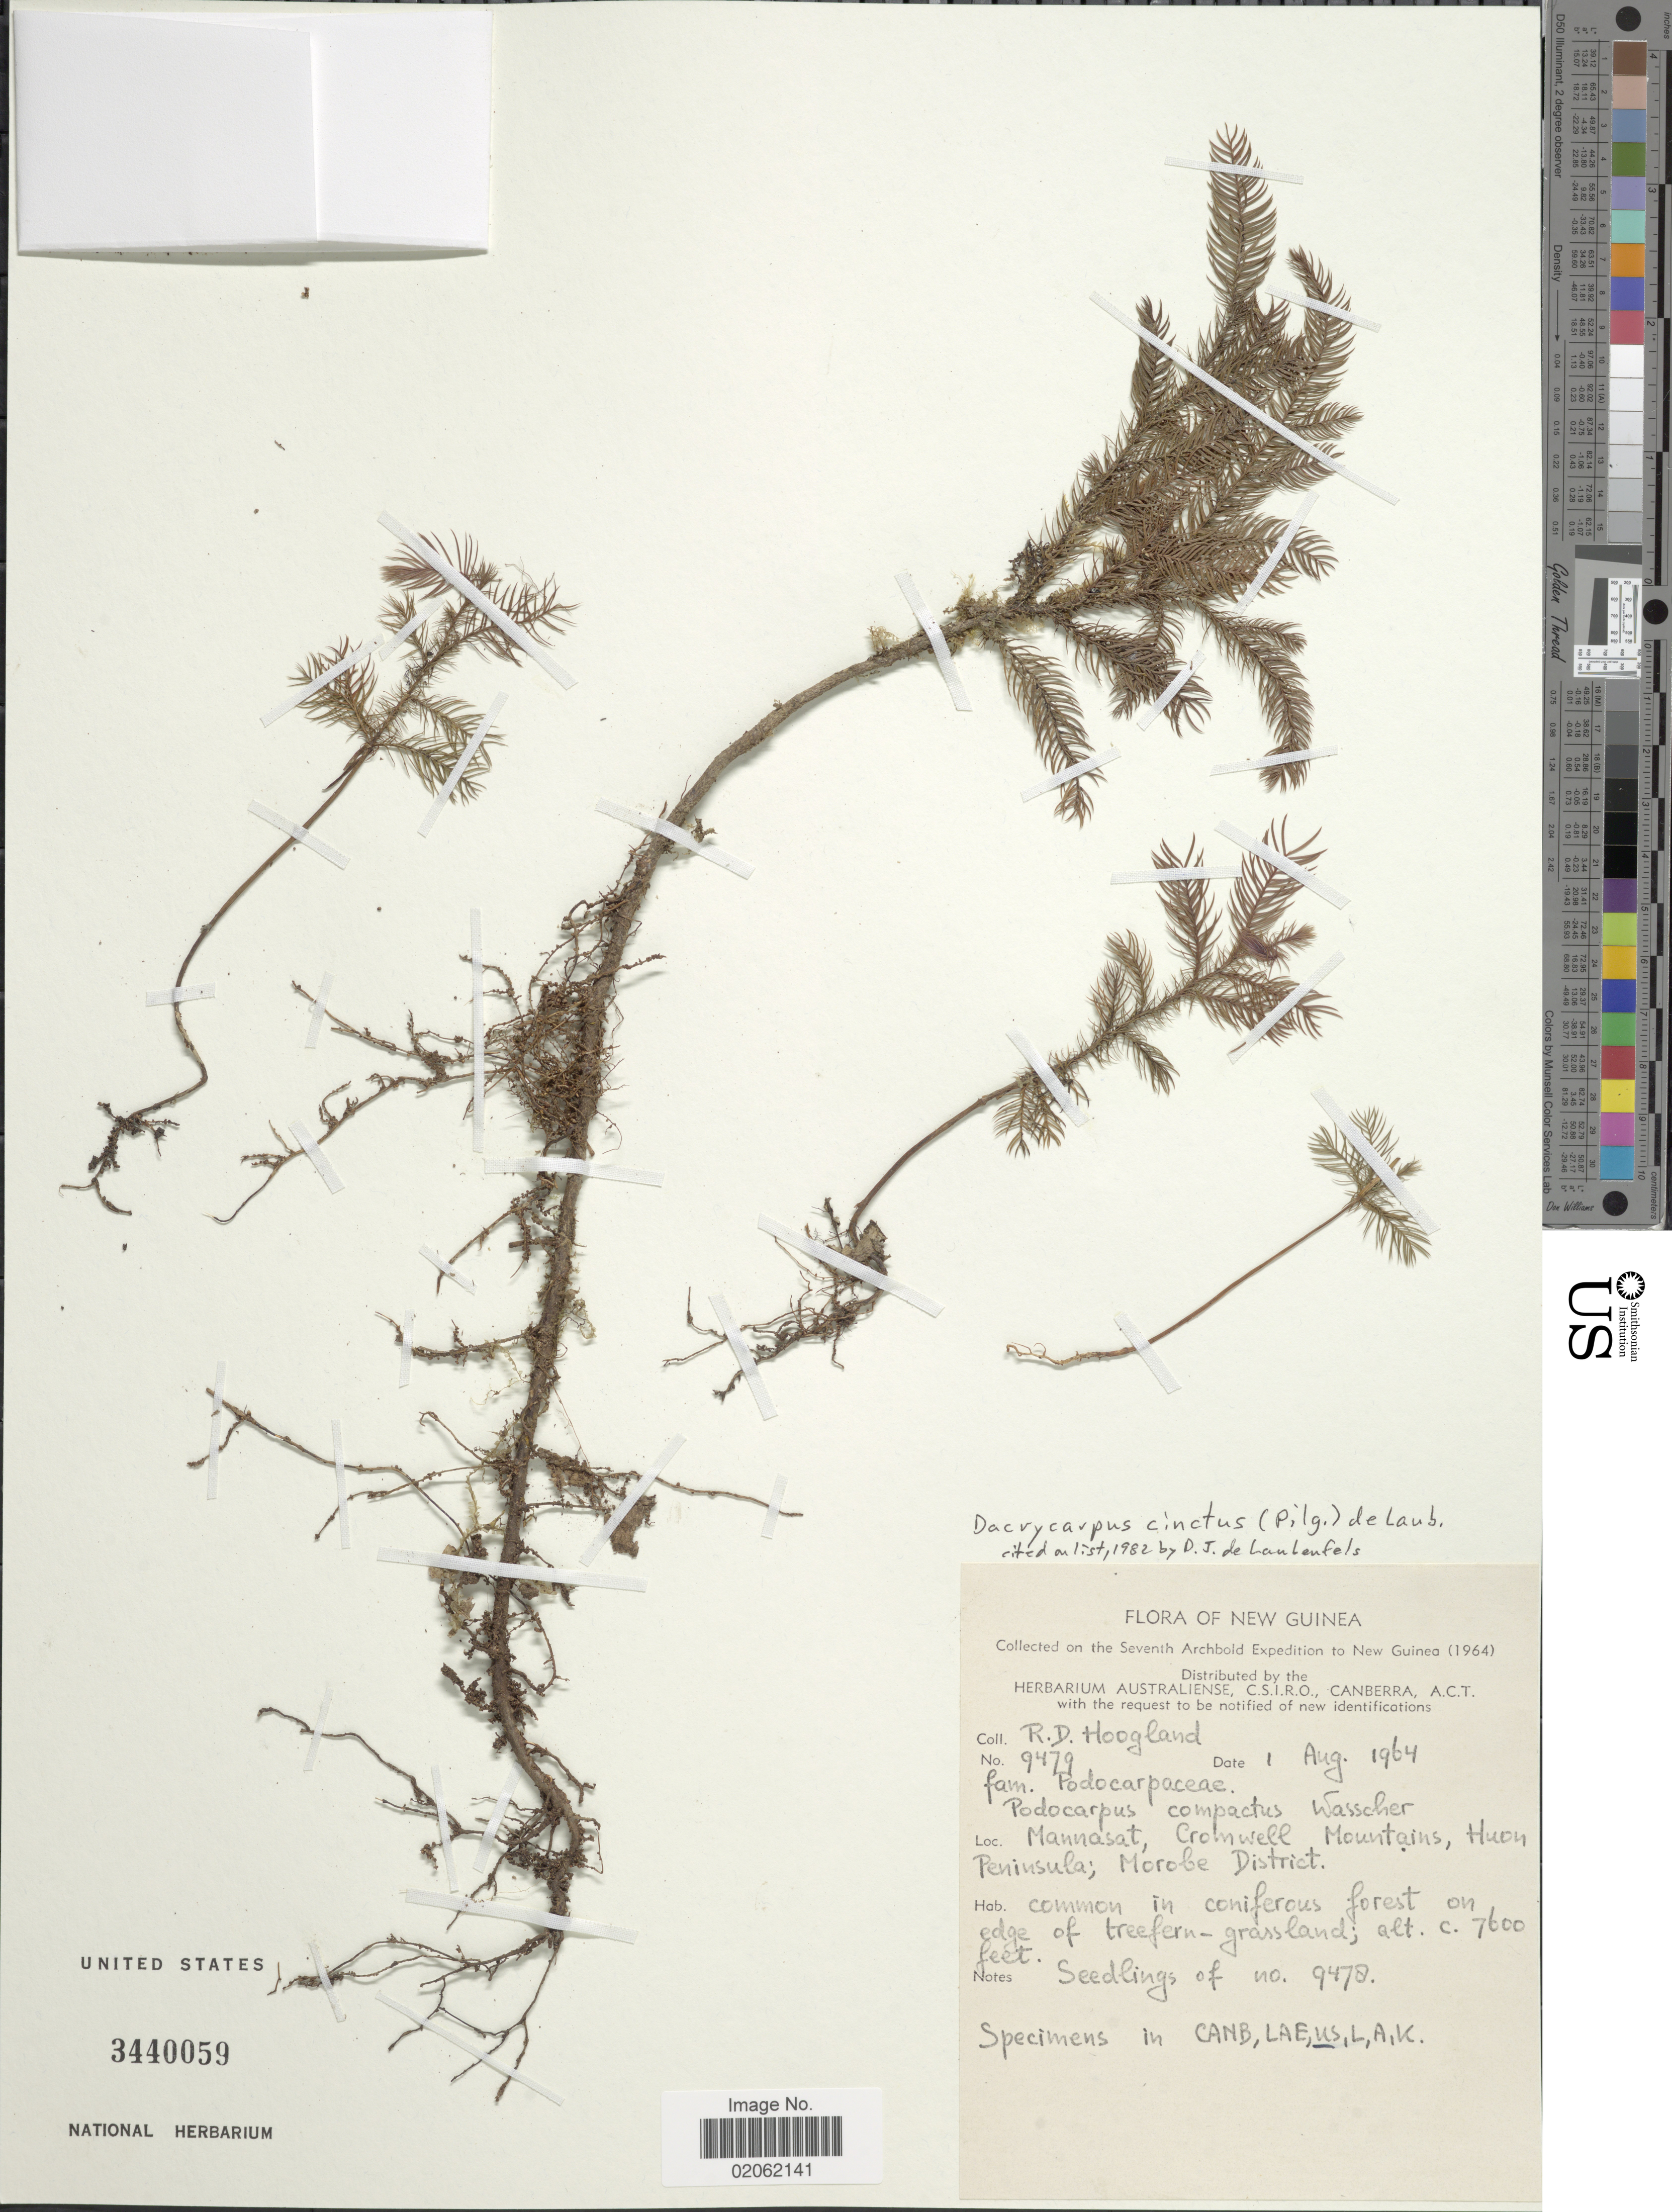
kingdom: Plantae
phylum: Tracheophyta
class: Pinopsida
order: Pinales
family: Podocarpaceae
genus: Dacrycarpus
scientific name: Dacrycarpus cinctus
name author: (Pilg.) de Laub.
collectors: R. D. Hoogland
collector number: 9479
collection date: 1964-08-01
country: Papua New Guinea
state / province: Morobe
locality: New Guinea, Mannasat, Cromwell Mountains, Huon Peninsula; Morobe District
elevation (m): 2316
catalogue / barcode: US 3440059